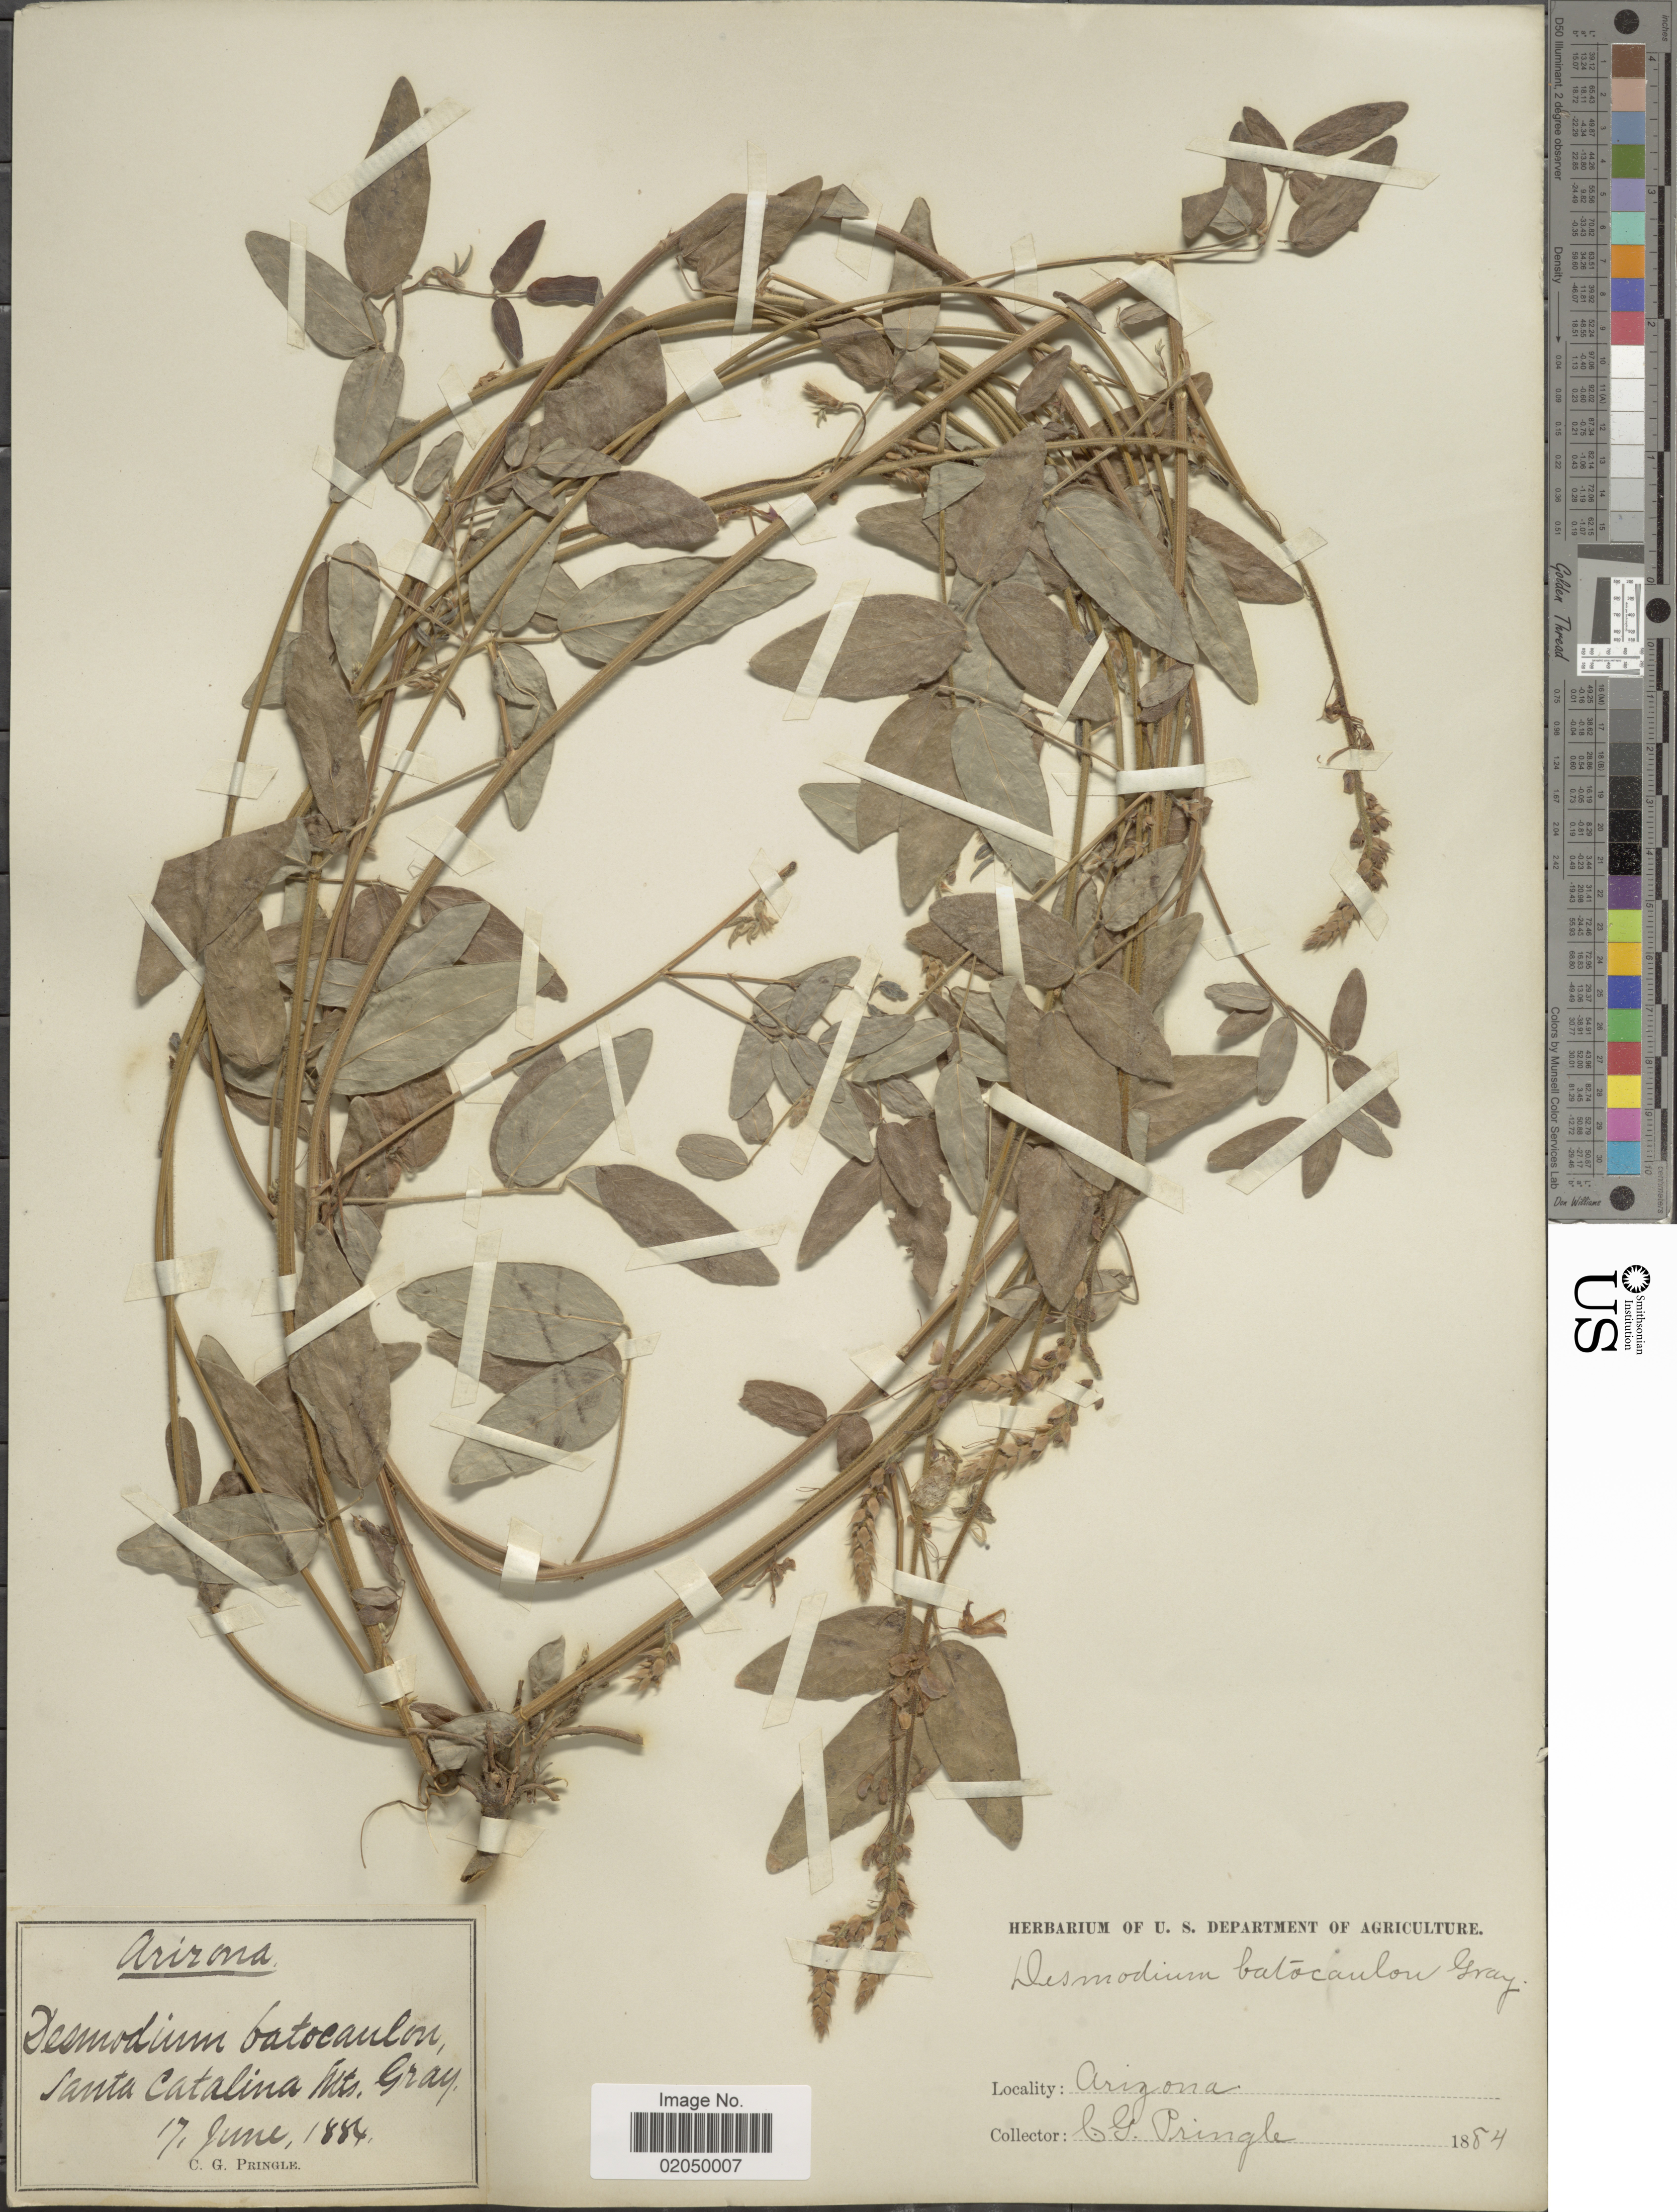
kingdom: Plantae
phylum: Tracheophyta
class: Magnoliopsida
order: Fabales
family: Fabaceae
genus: Desmodium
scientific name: Desmodium batocaulon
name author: A. Gray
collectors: C. G. Pringle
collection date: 1884-06-17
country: United States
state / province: Arizona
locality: Santa Catalina Mts.